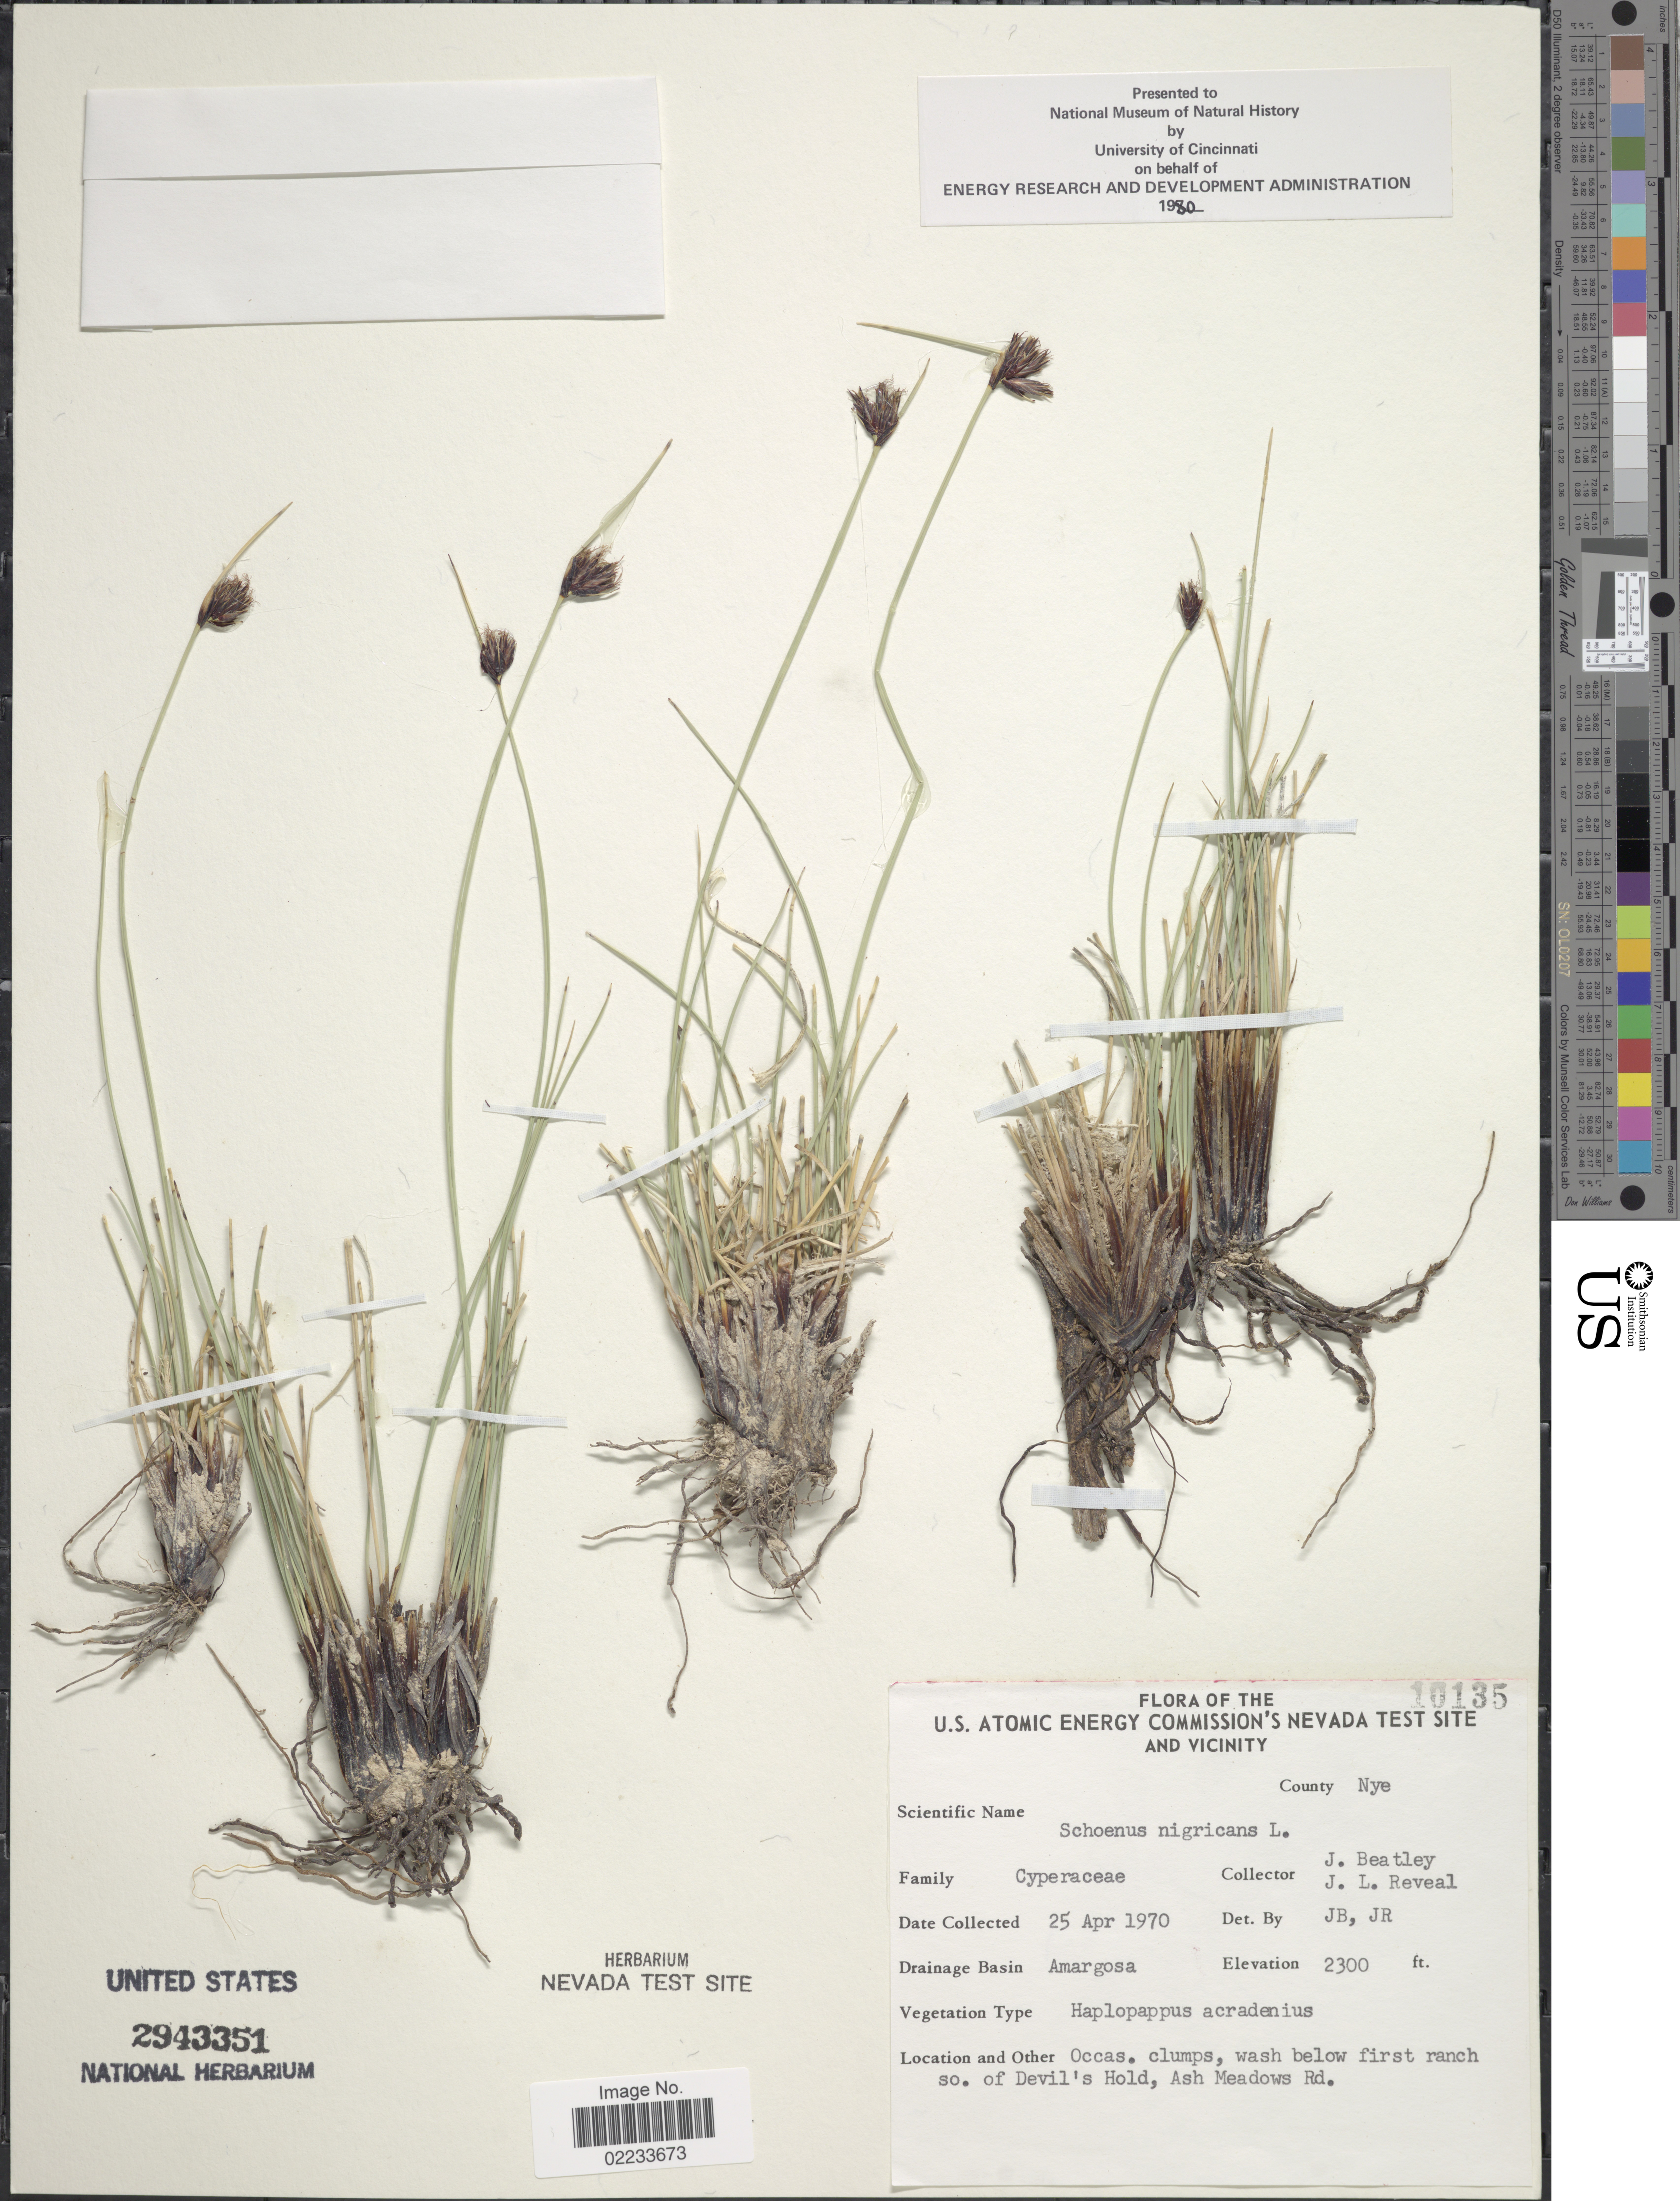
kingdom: Plantae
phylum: Tracheophyta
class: Liliopsida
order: Poales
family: Cyperaceae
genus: Schoenus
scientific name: Schoenus nigricans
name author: L.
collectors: J. C. Beatley & J. L. Reveal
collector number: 10135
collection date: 1970-04-25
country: United States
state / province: Nevada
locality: U.S. Atomic Energy Commission's Nevada Test Site and Vicinity, County Nye, Drainage Basin Amargosa, Occas. clumps, wash below first ranch so. of Devil's Hold, Ash Meadows Rd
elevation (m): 701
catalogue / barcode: US 2943351